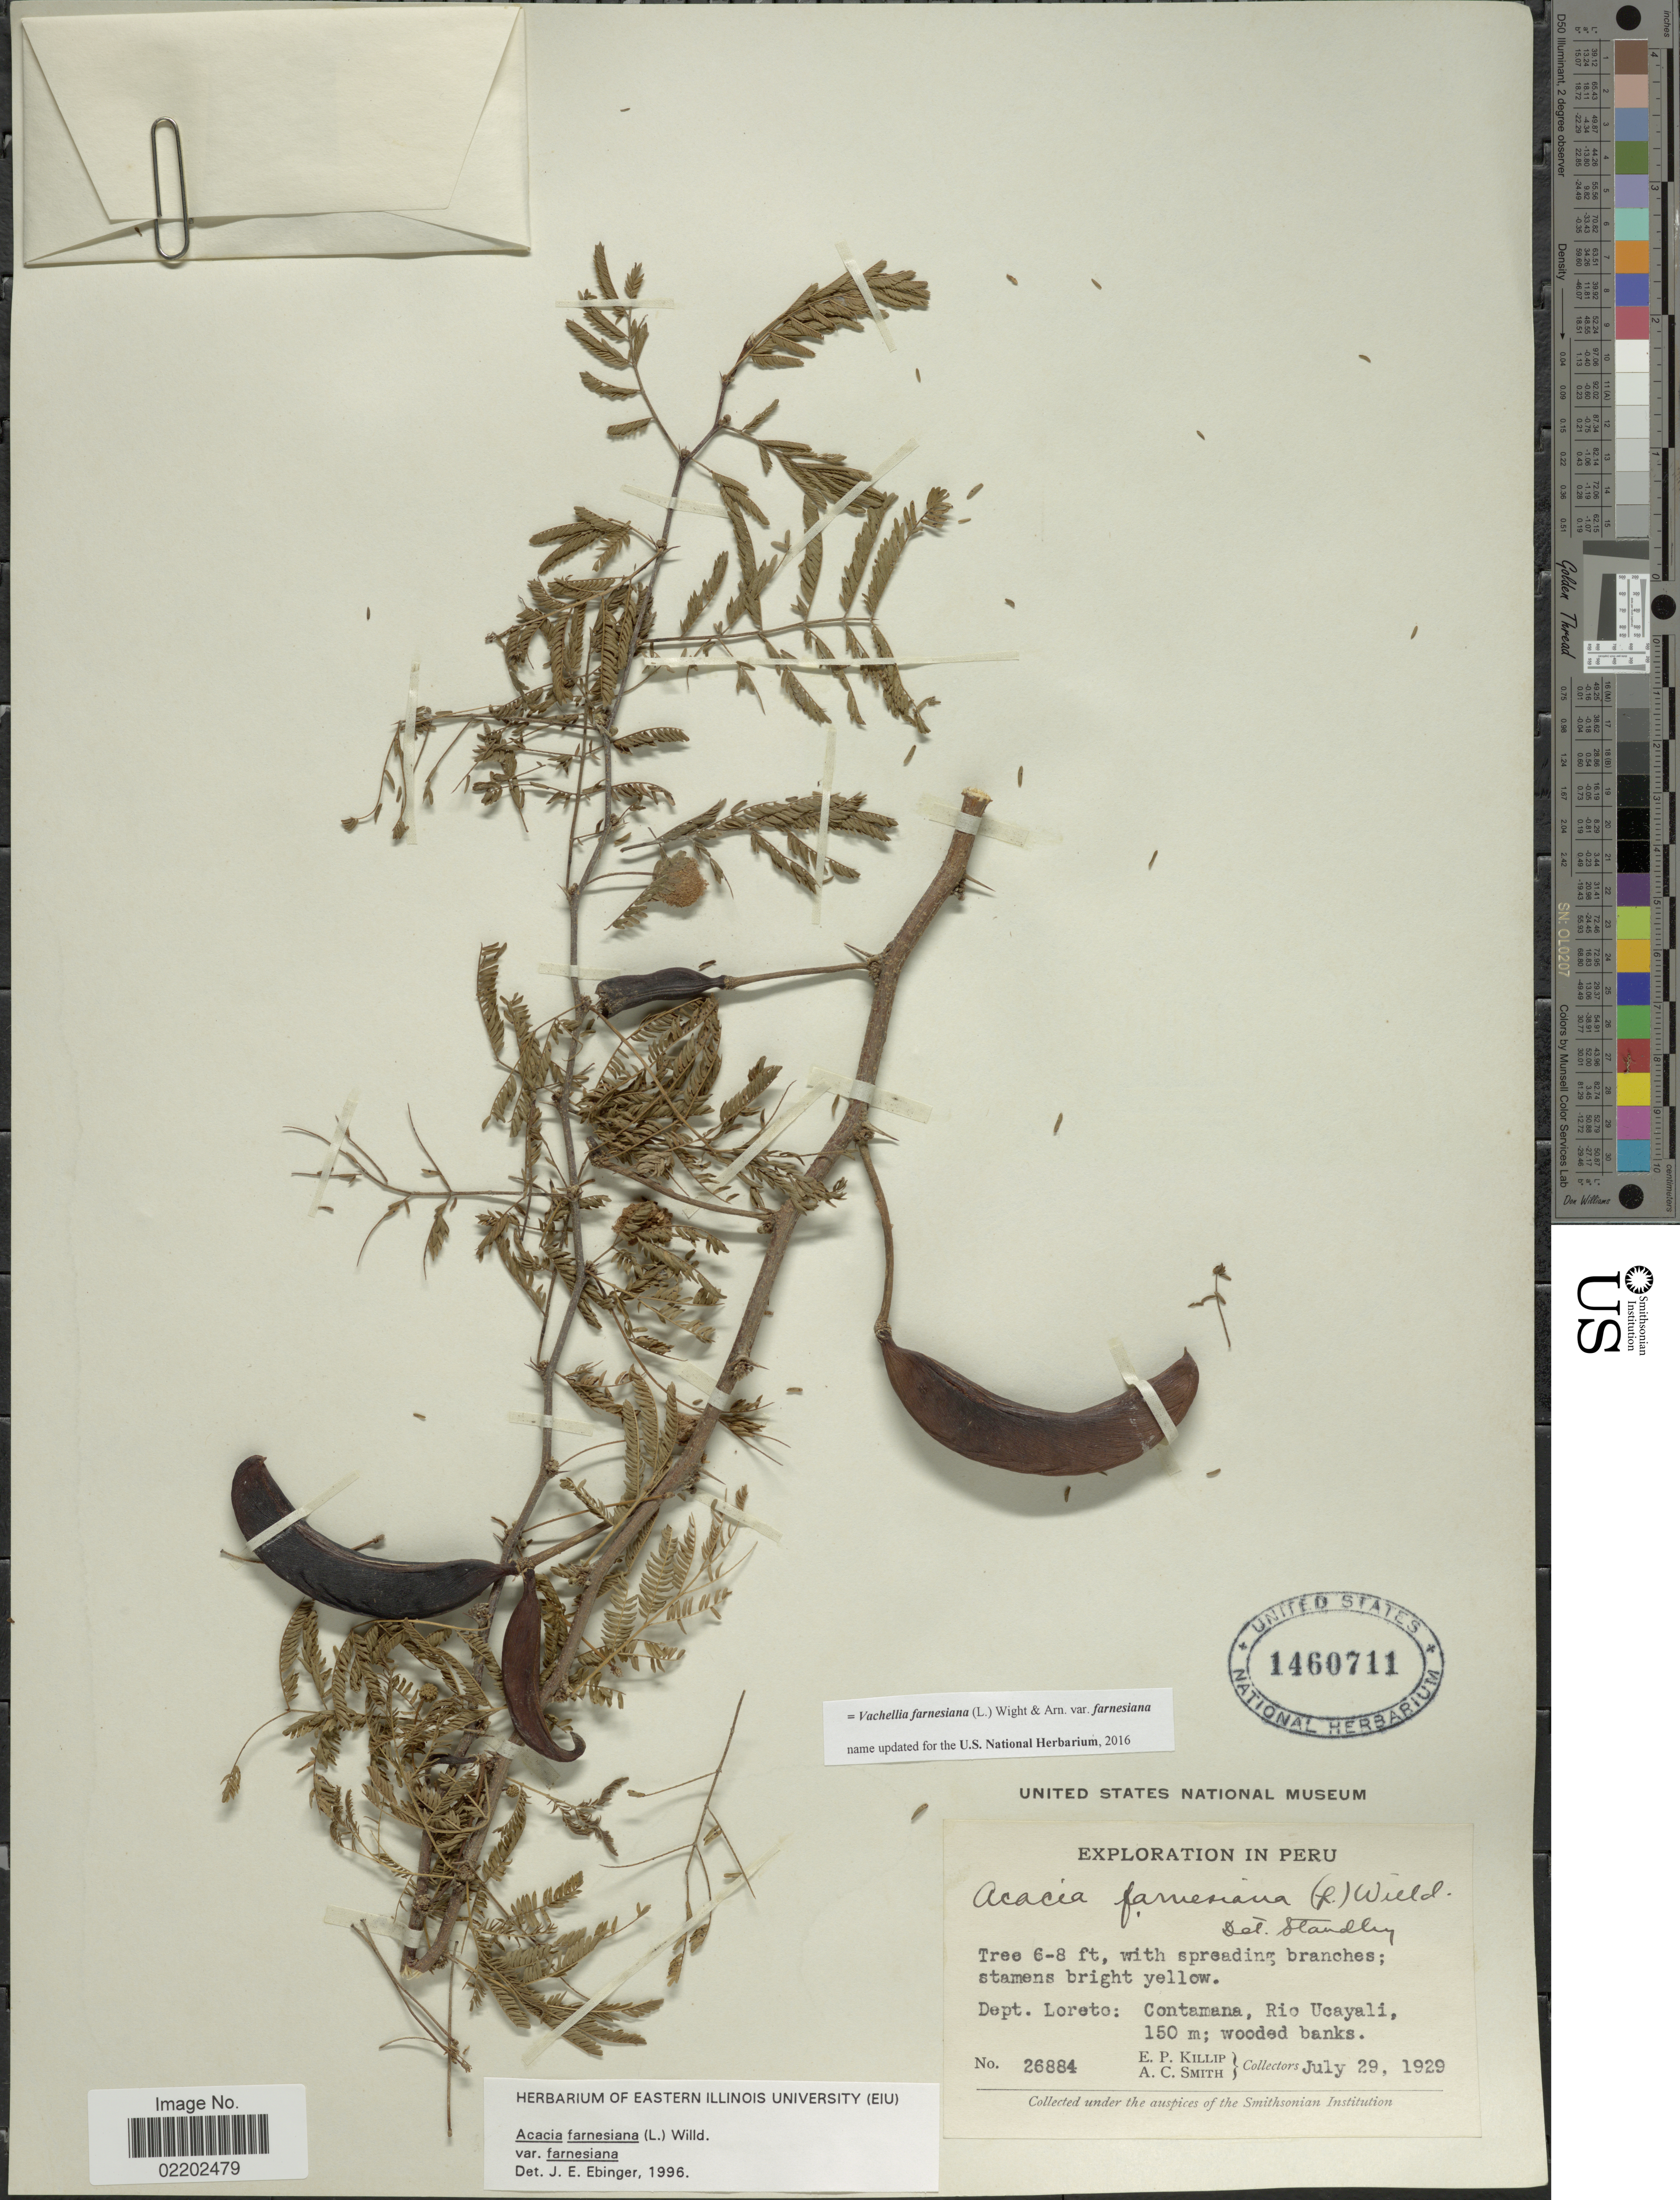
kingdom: Plantae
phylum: Tracheophyta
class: Magnoliopsida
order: Fabales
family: Fabaceae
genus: Vachellia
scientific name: Vachellia farnesiana var. farnesiana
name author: (L.) Wight & Arn.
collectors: E. P. Killip & A. C. Smith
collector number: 26884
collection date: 1929-07-29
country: Peru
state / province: Loreto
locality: Contameno, Rio Ucayali, wooded banks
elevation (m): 150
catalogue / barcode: US 1460711